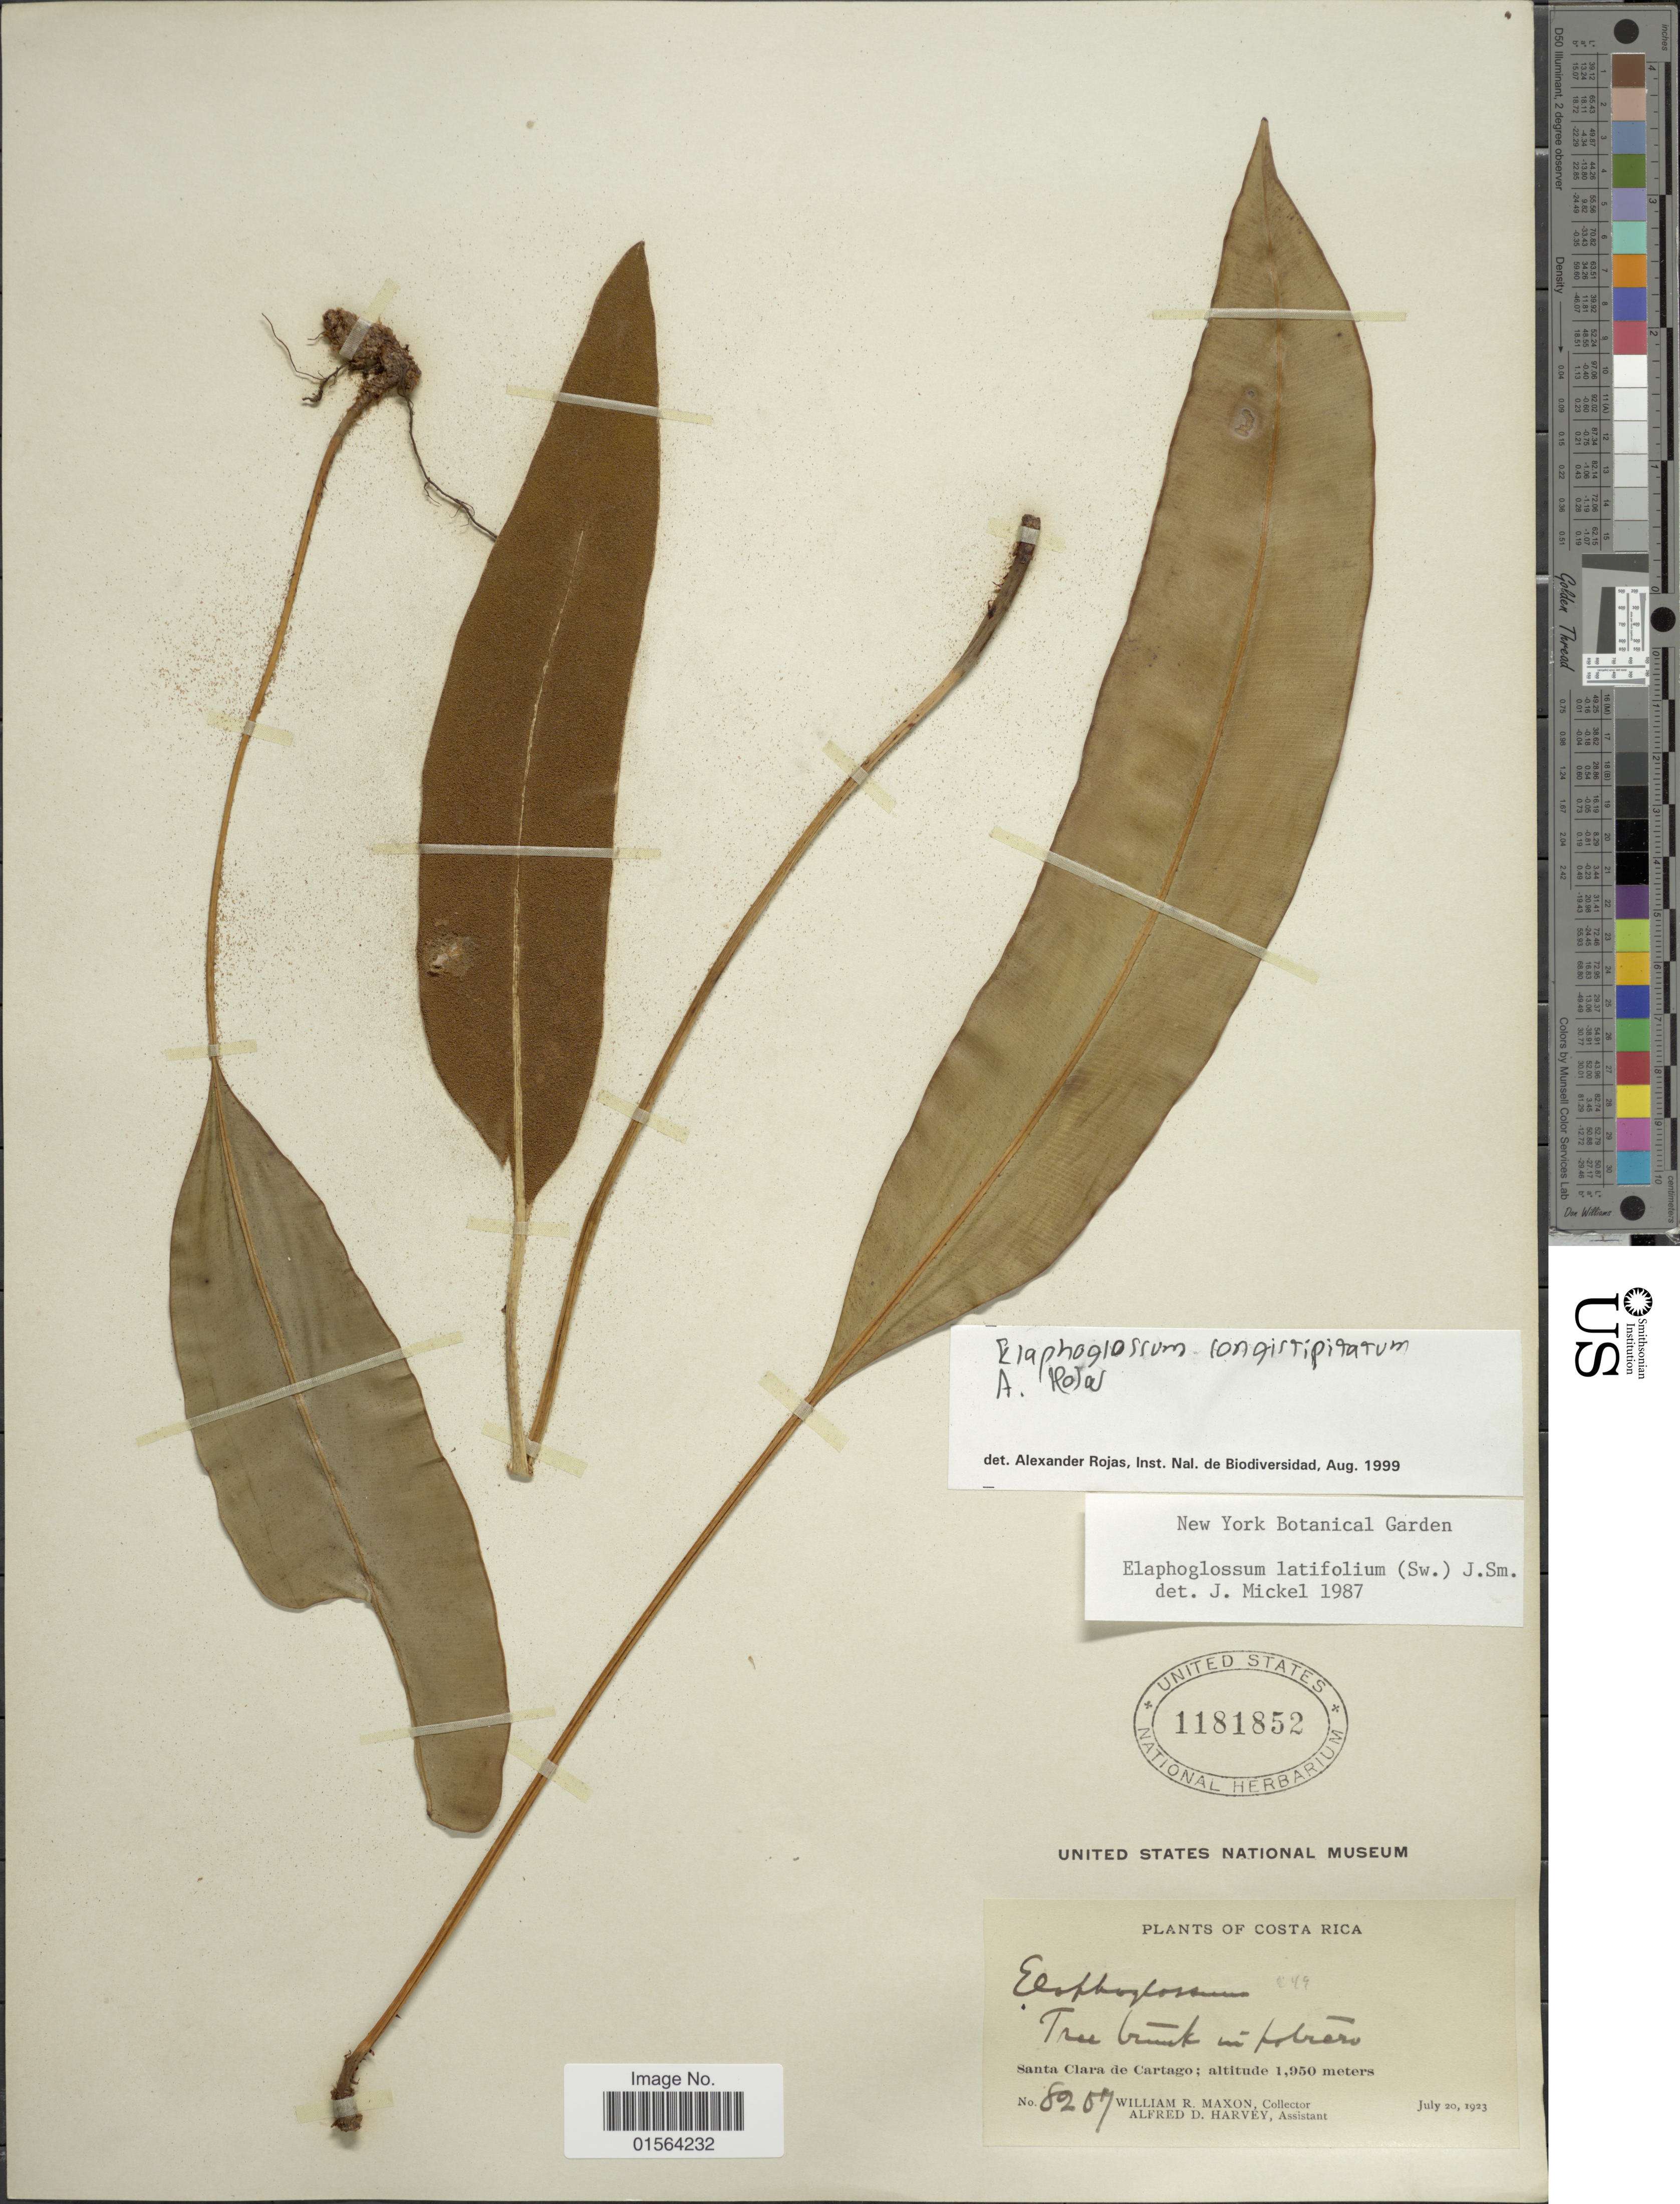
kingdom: Plantae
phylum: Tracheophyta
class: Polypodiopsida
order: Polypodiales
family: Dryopteridaceae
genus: Elaphoglossum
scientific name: Elaphoglossum latifolium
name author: (Sw.) J. Sm.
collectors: W. R. Maxon & A. D. Harvey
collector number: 8257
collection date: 1923-07-20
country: Costa Rica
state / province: Cartago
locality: Santa Clara de Cartago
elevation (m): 1950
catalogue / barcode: US 1181852